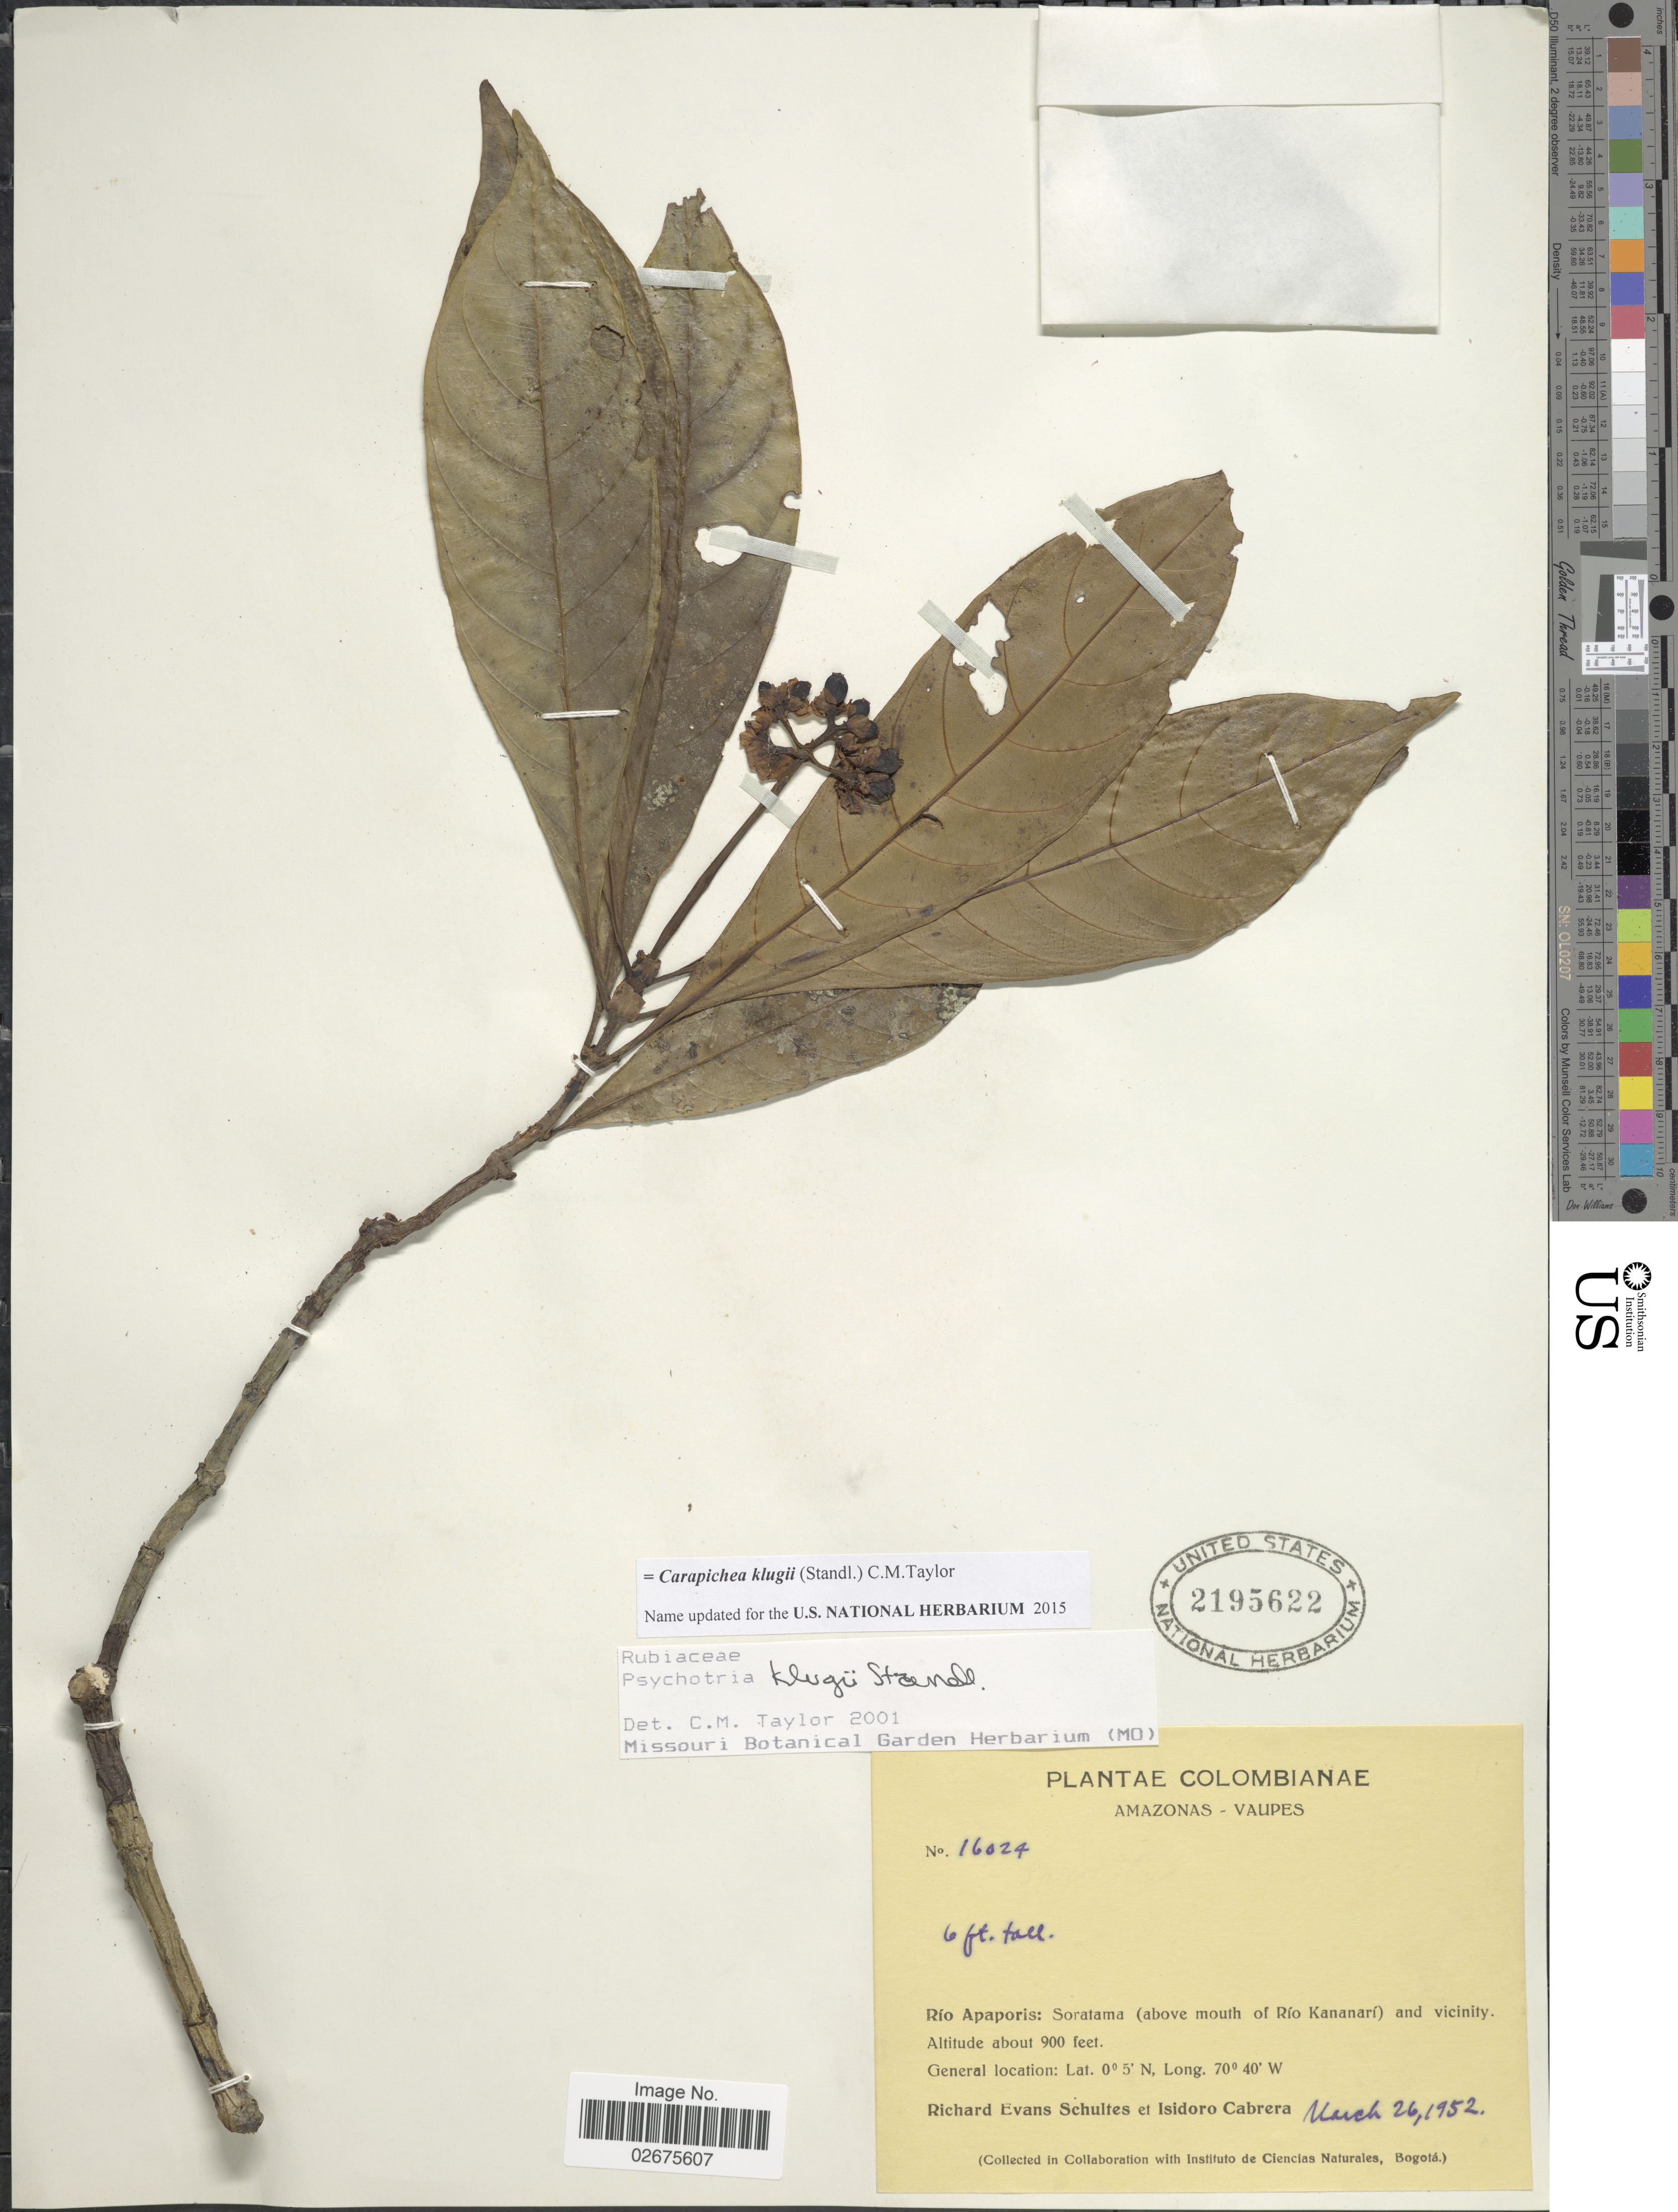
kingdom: Plantae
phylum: Tracheophyta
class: Magnoliopsida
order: Gentianales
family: Rubiaceae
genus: Carapichea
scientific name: Carapichea klugii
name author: (Standl.) C.M. Taylor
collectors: R. E. Schultes & I. Cabrera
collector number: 16024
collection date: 1952-03-26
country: Colombia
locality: Amazonas-Vaupes: Rio Apaporis: Soratama (above mouth of Rio Kananari) and vicinity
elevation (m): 274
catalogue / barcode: US 2195622